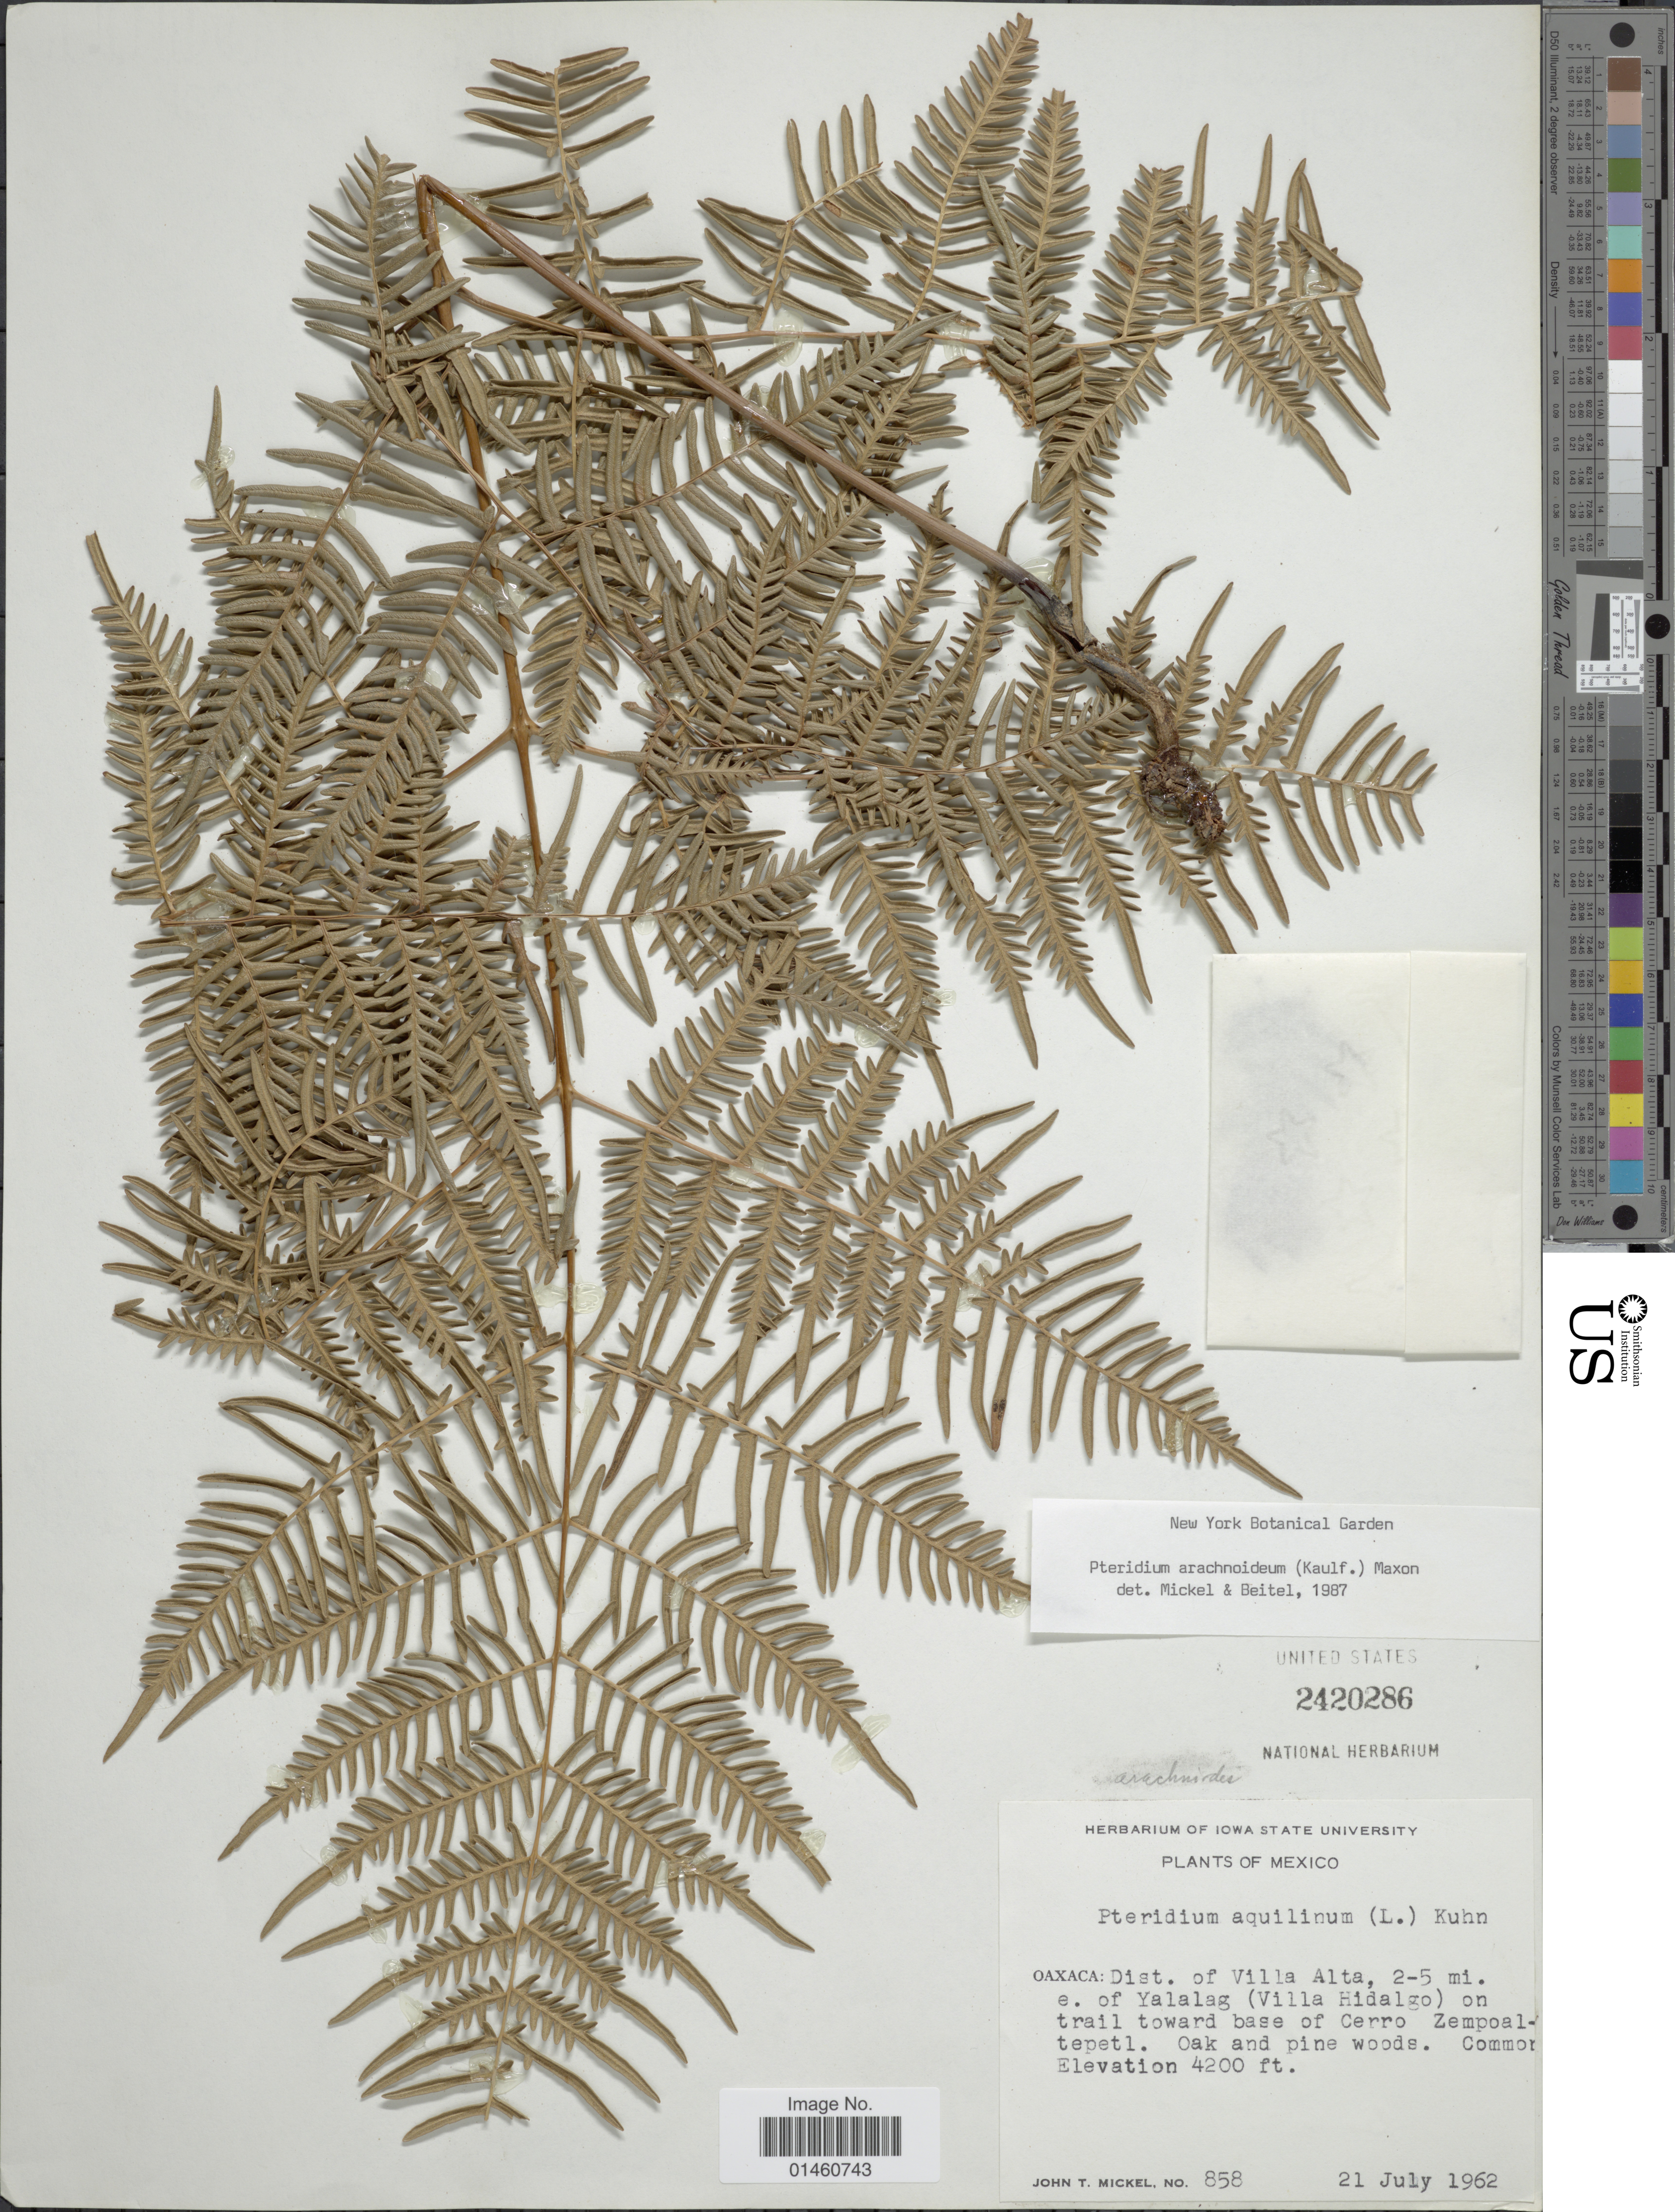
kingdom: Plantae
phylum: Tracheophyta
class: Polypodiopsida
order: Polypodiales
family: Dennstaedtiaceae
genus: Pteridium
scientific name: Pteridium aquilinum var. arachnoideum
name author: (Kaulf.) Herter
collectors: J. T. Mickel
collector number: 858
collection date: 1962-07-21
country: Mexico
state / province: Oaxaca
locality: Dist. of Villa Alta, 2-5 mi. e. of Yalalag (Villa Hidalgo) on trail toward base of Cerro Zempoaltepetl.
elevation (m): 1280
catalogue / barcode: US 2420286